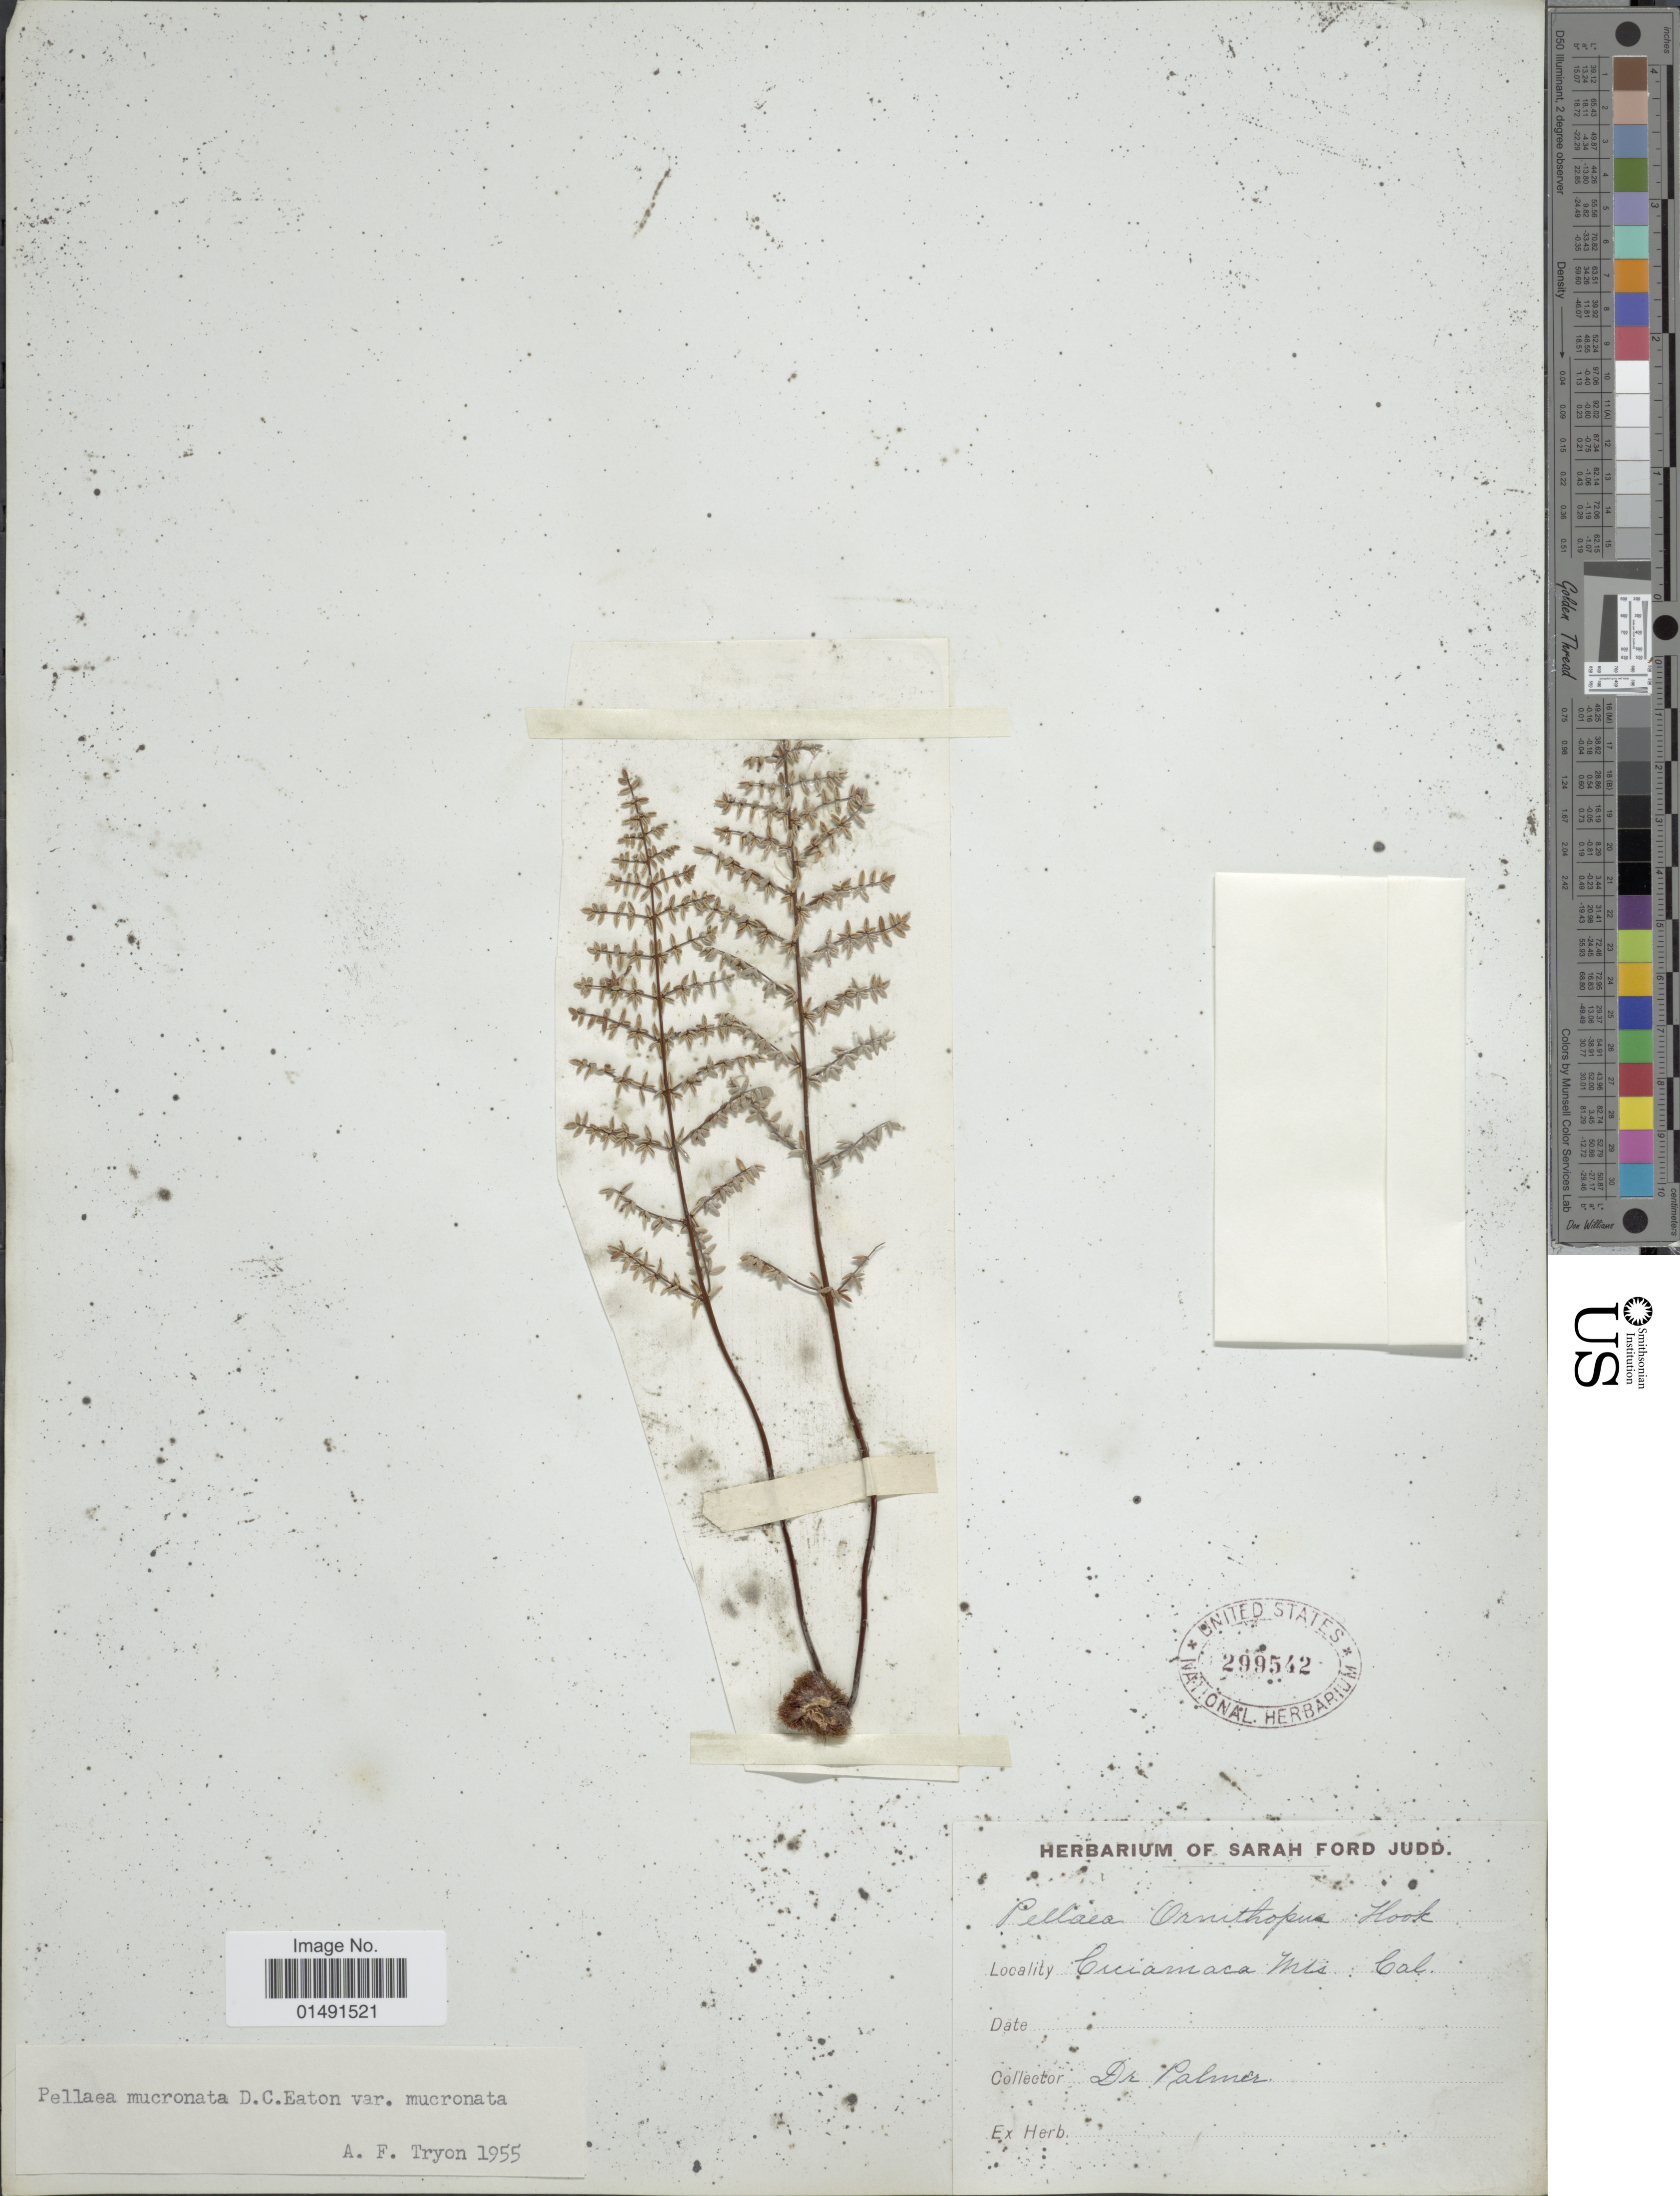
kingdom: Plantae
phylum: Tracheophyta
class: Polypodiopsida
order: Polypodiales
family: Pteridaceae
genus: Pellaea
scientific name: Pellaea mucronata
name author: (D.C. Eaton) D.C. Eaton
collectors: Palmer, --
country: United States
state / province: California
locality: Cuiamaca Mts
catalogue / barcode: US 299542